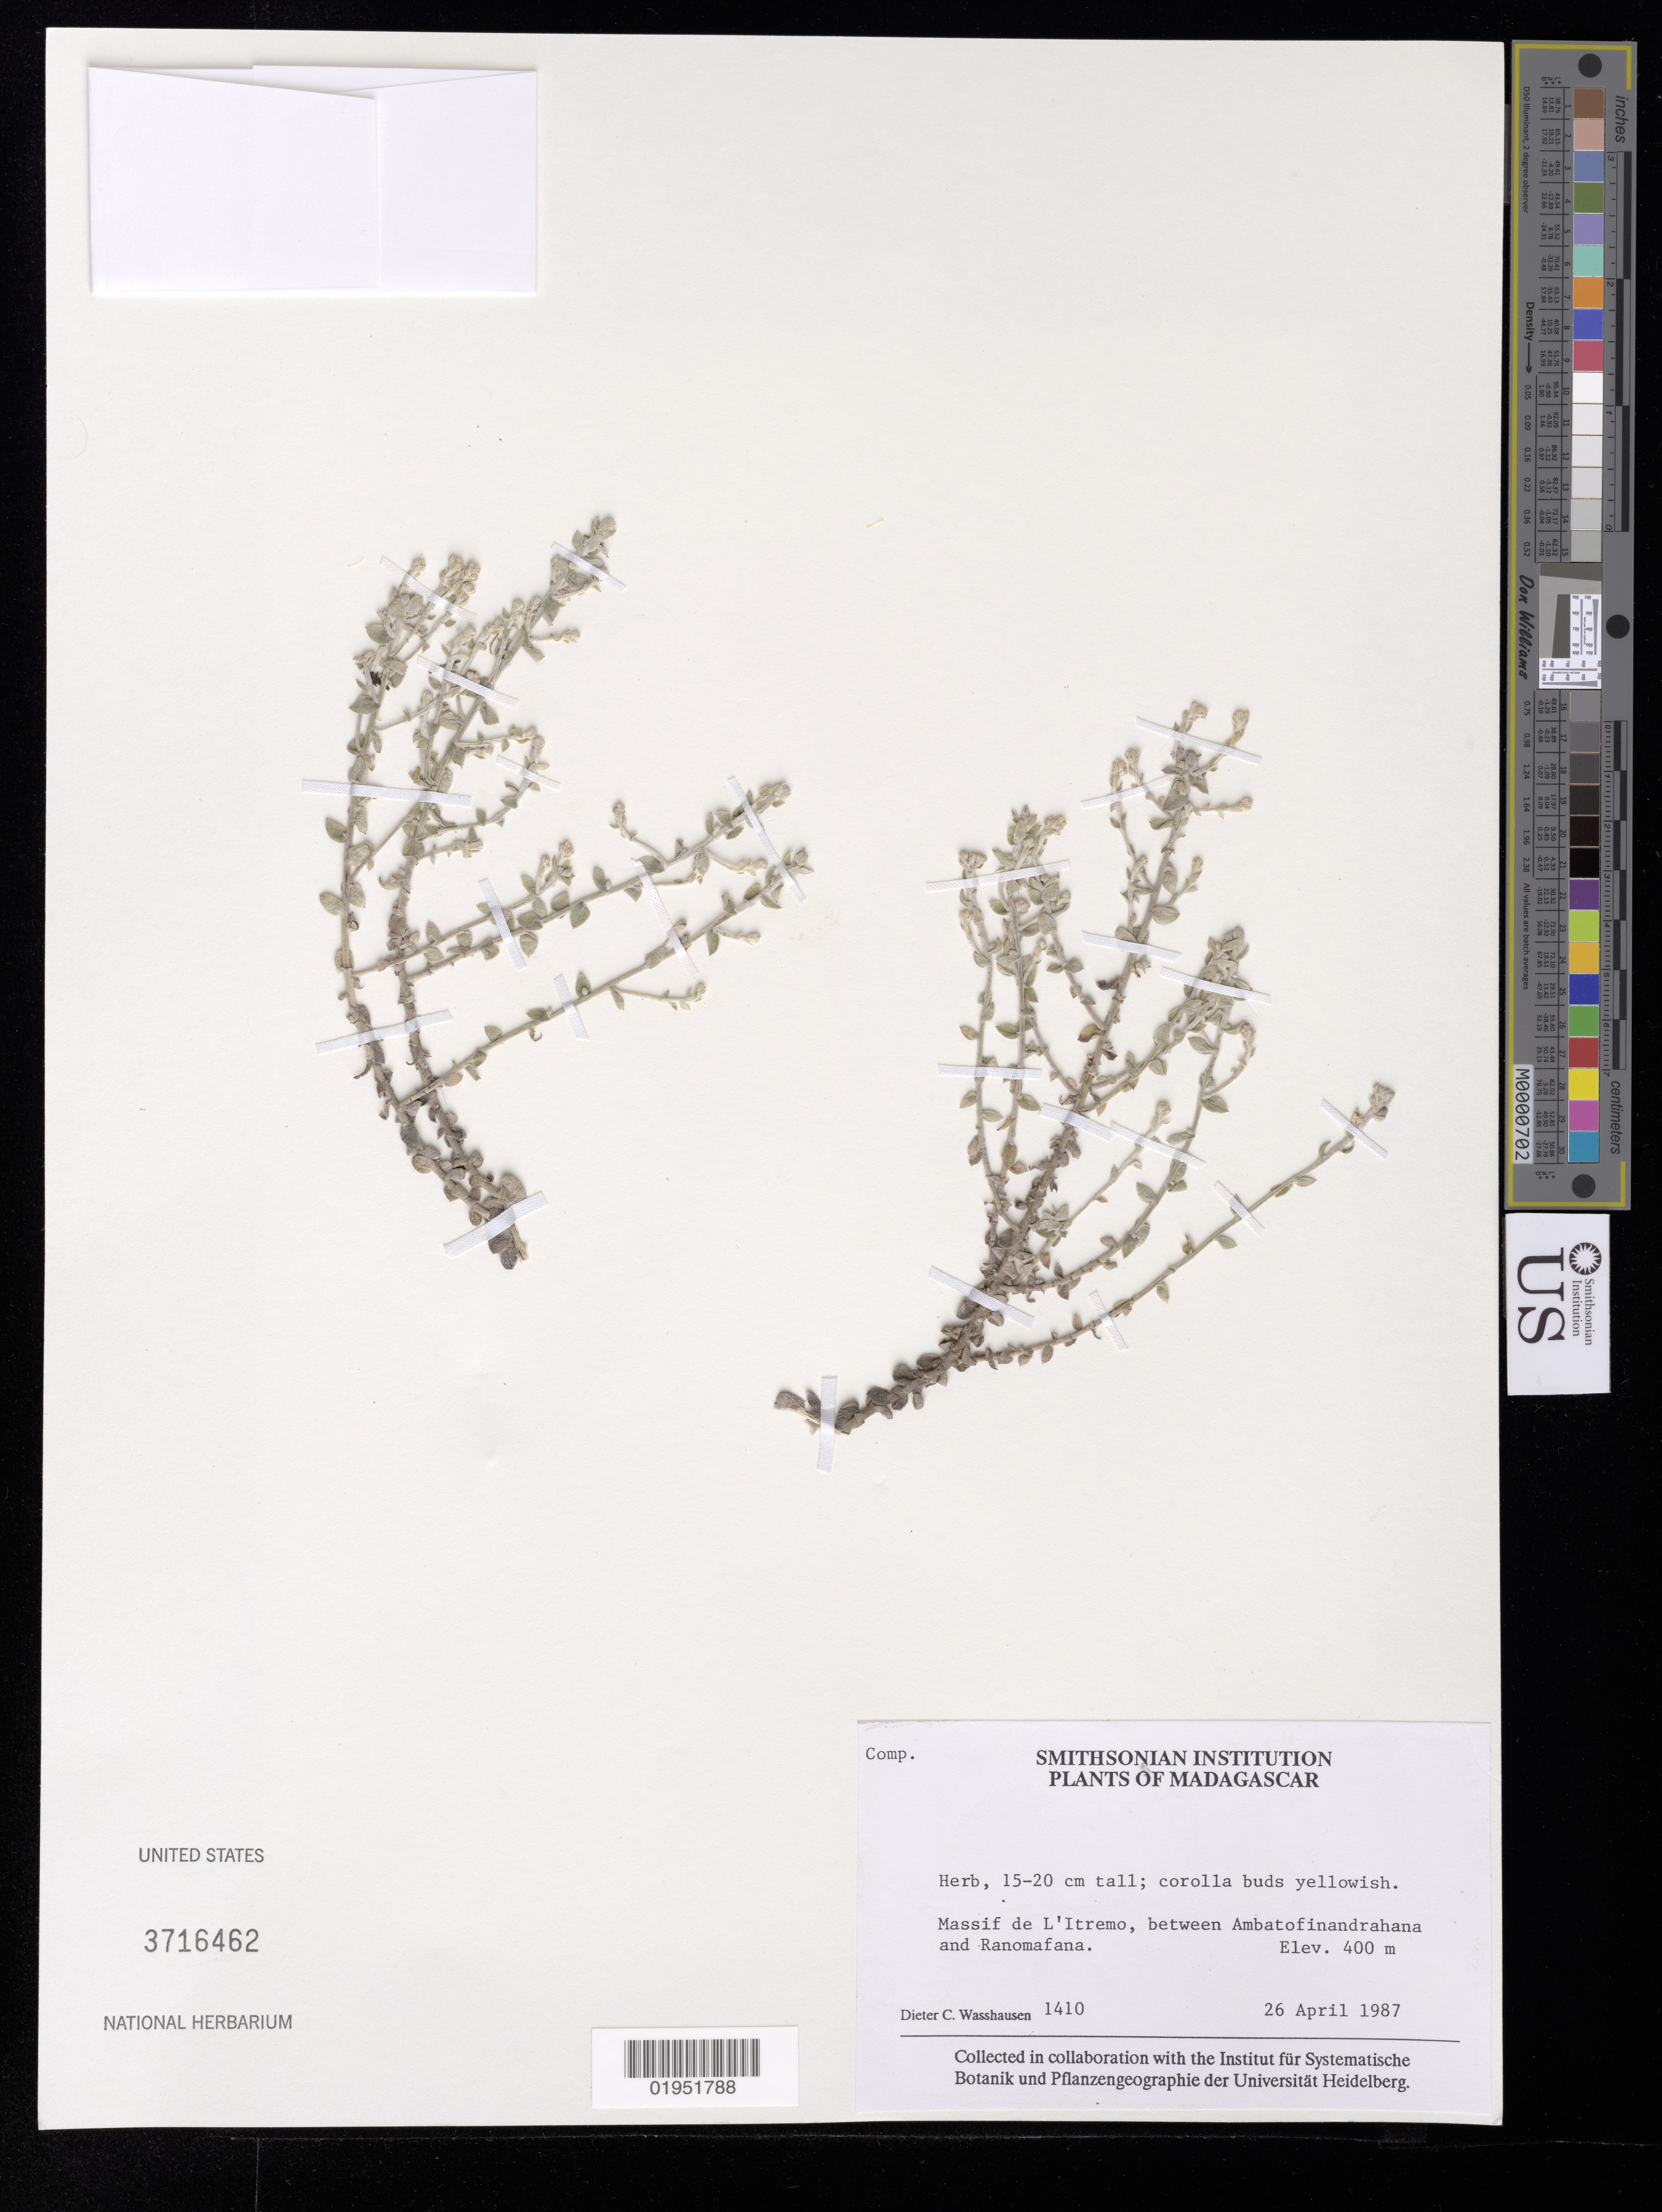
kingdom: Plantae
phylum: Tracheophyta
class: Magnoliopsida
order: Asterales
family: Asteraceae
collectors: D. C. Wasshausen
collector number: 1410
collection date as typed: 26 Apr 1987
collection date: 1987-04-26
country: Madagascar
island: Madagascar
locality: Massif de L'Itremo, between Ambatofinandrahana and Ranomafana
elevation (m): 400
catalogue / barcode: US 3716462